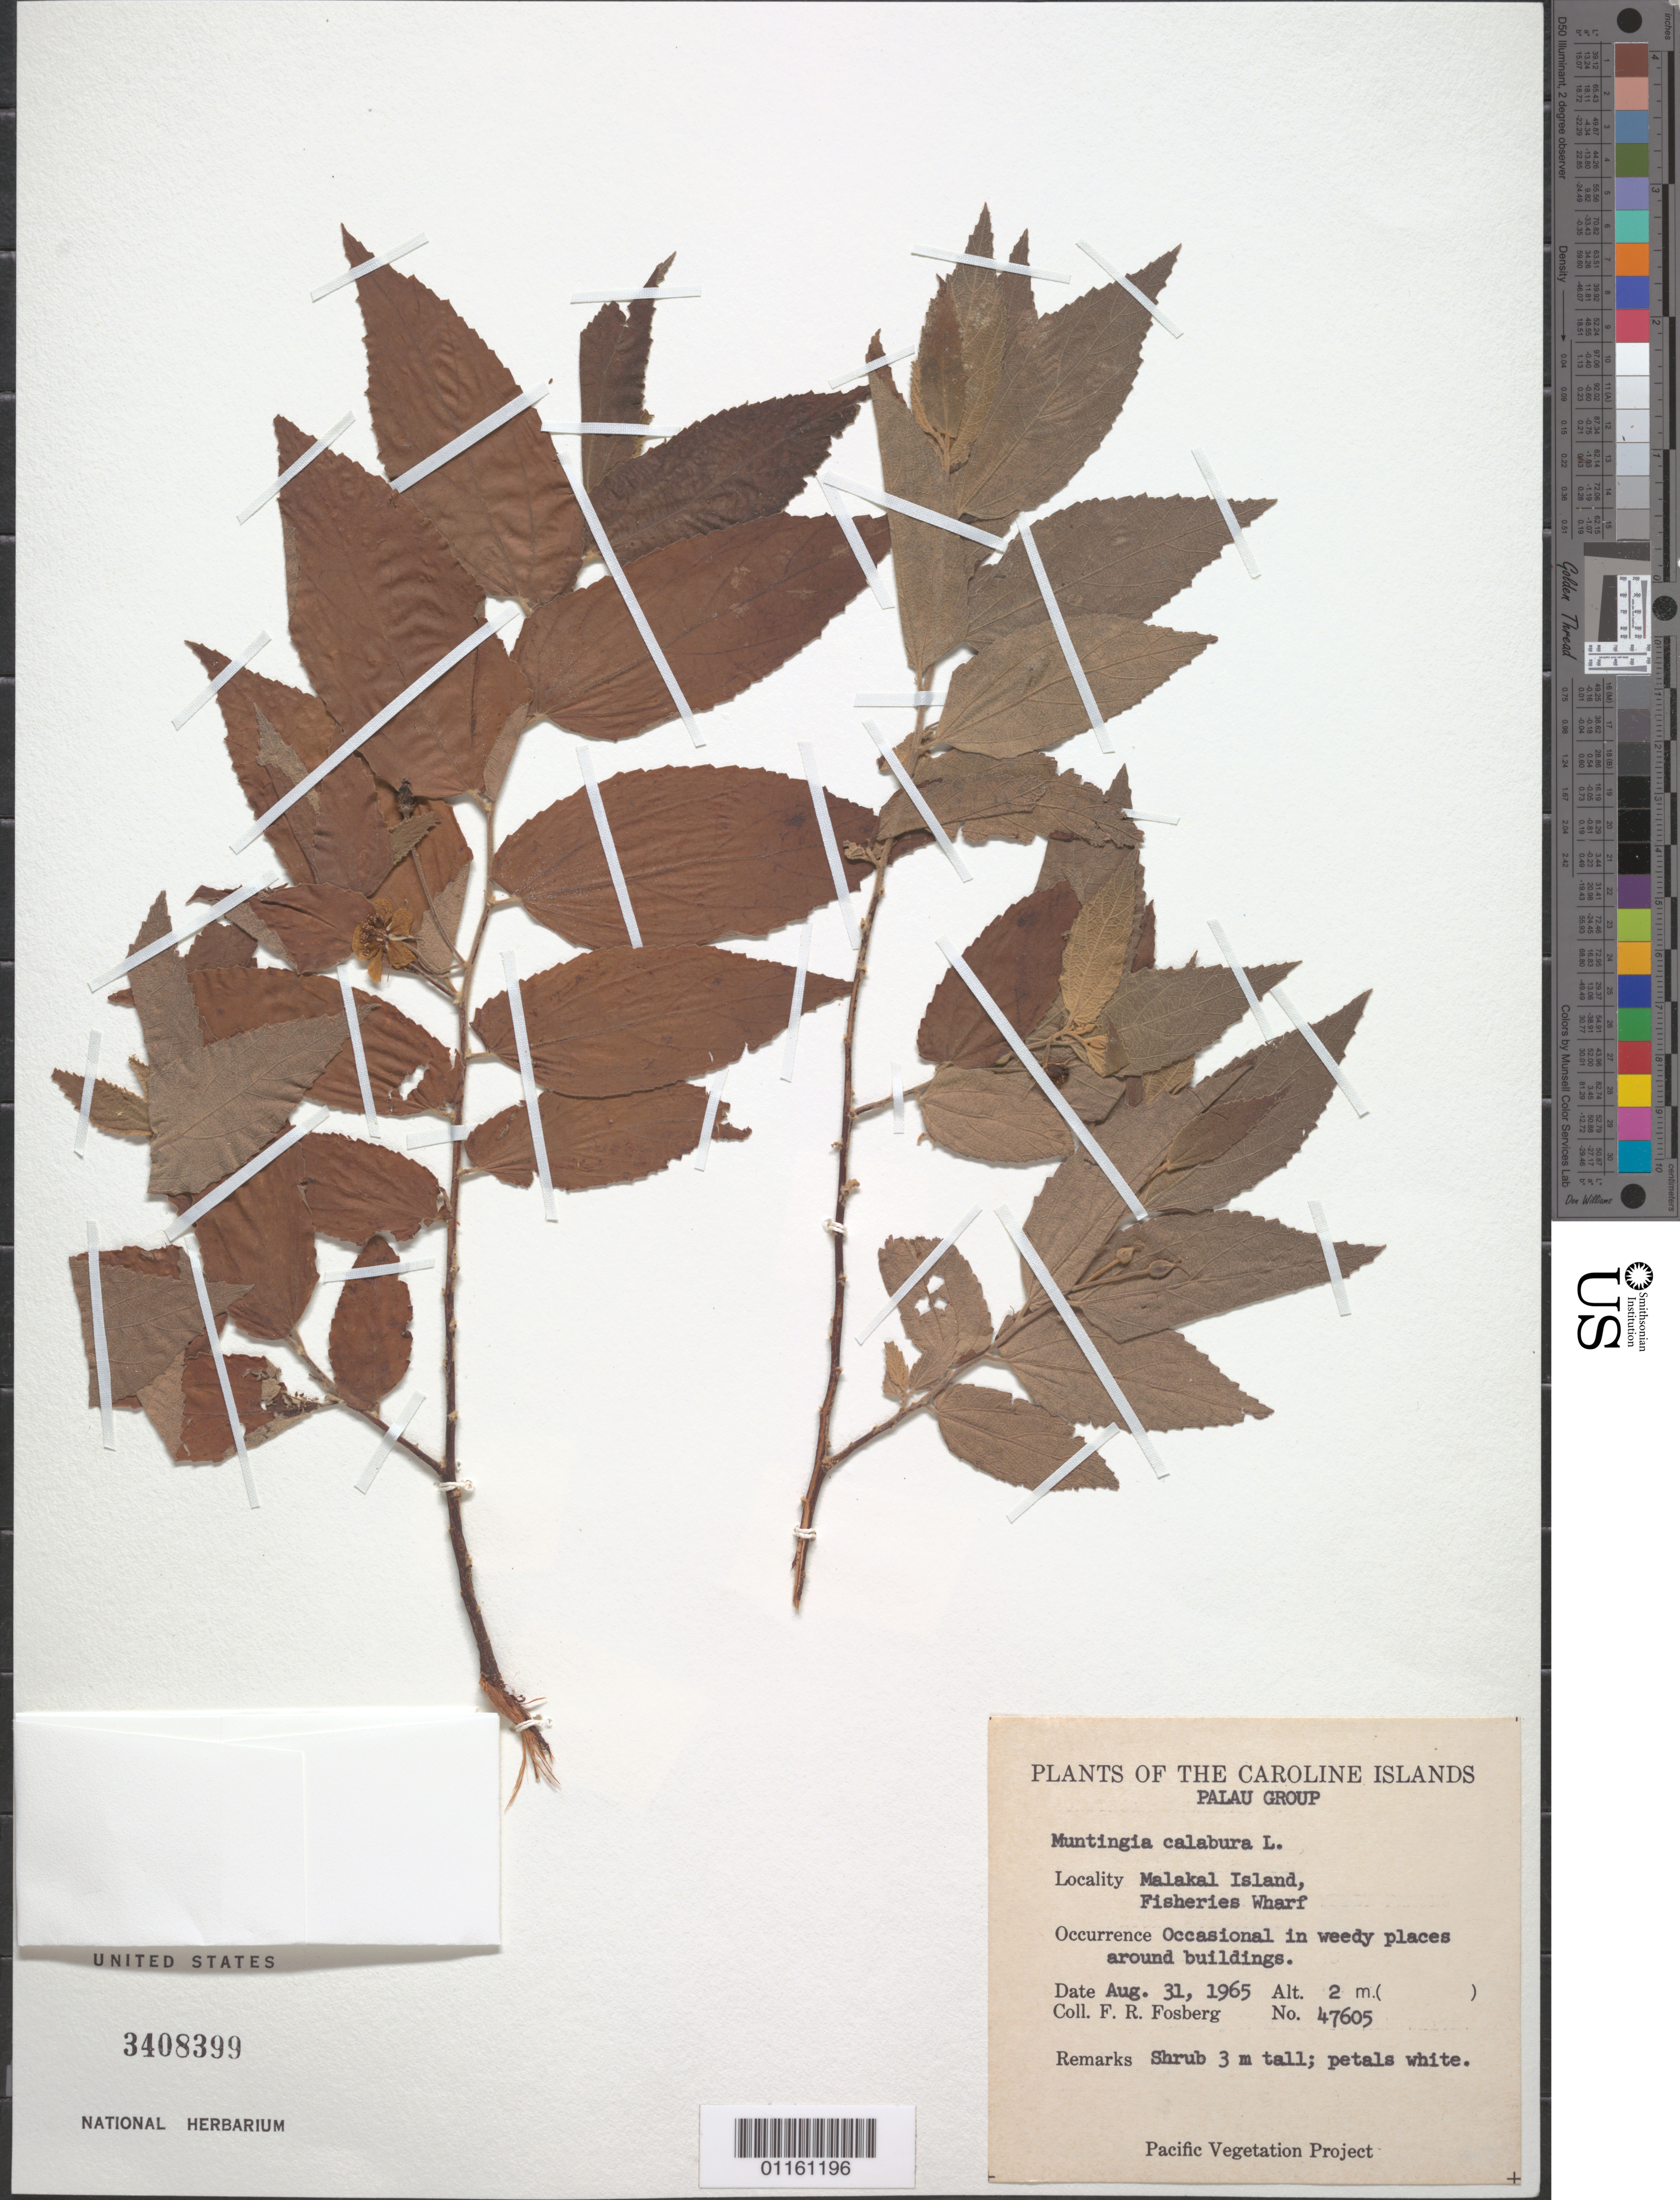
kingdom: Plantae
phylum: Tracheophyta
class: Magnoliopsida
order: Malvales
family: Muntingiaceae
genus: Muntingia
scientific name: Muntingia calabura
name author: L.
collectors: F. R. Fosberg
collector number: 47605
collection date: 1965-08-31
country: Palau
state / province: Koror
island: Ngemelachel [Malakal]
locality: Malakal Island, Fisheries Wharf.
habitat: Occasional in weedy places around buildings.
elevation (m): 2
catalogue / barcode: US 3408399